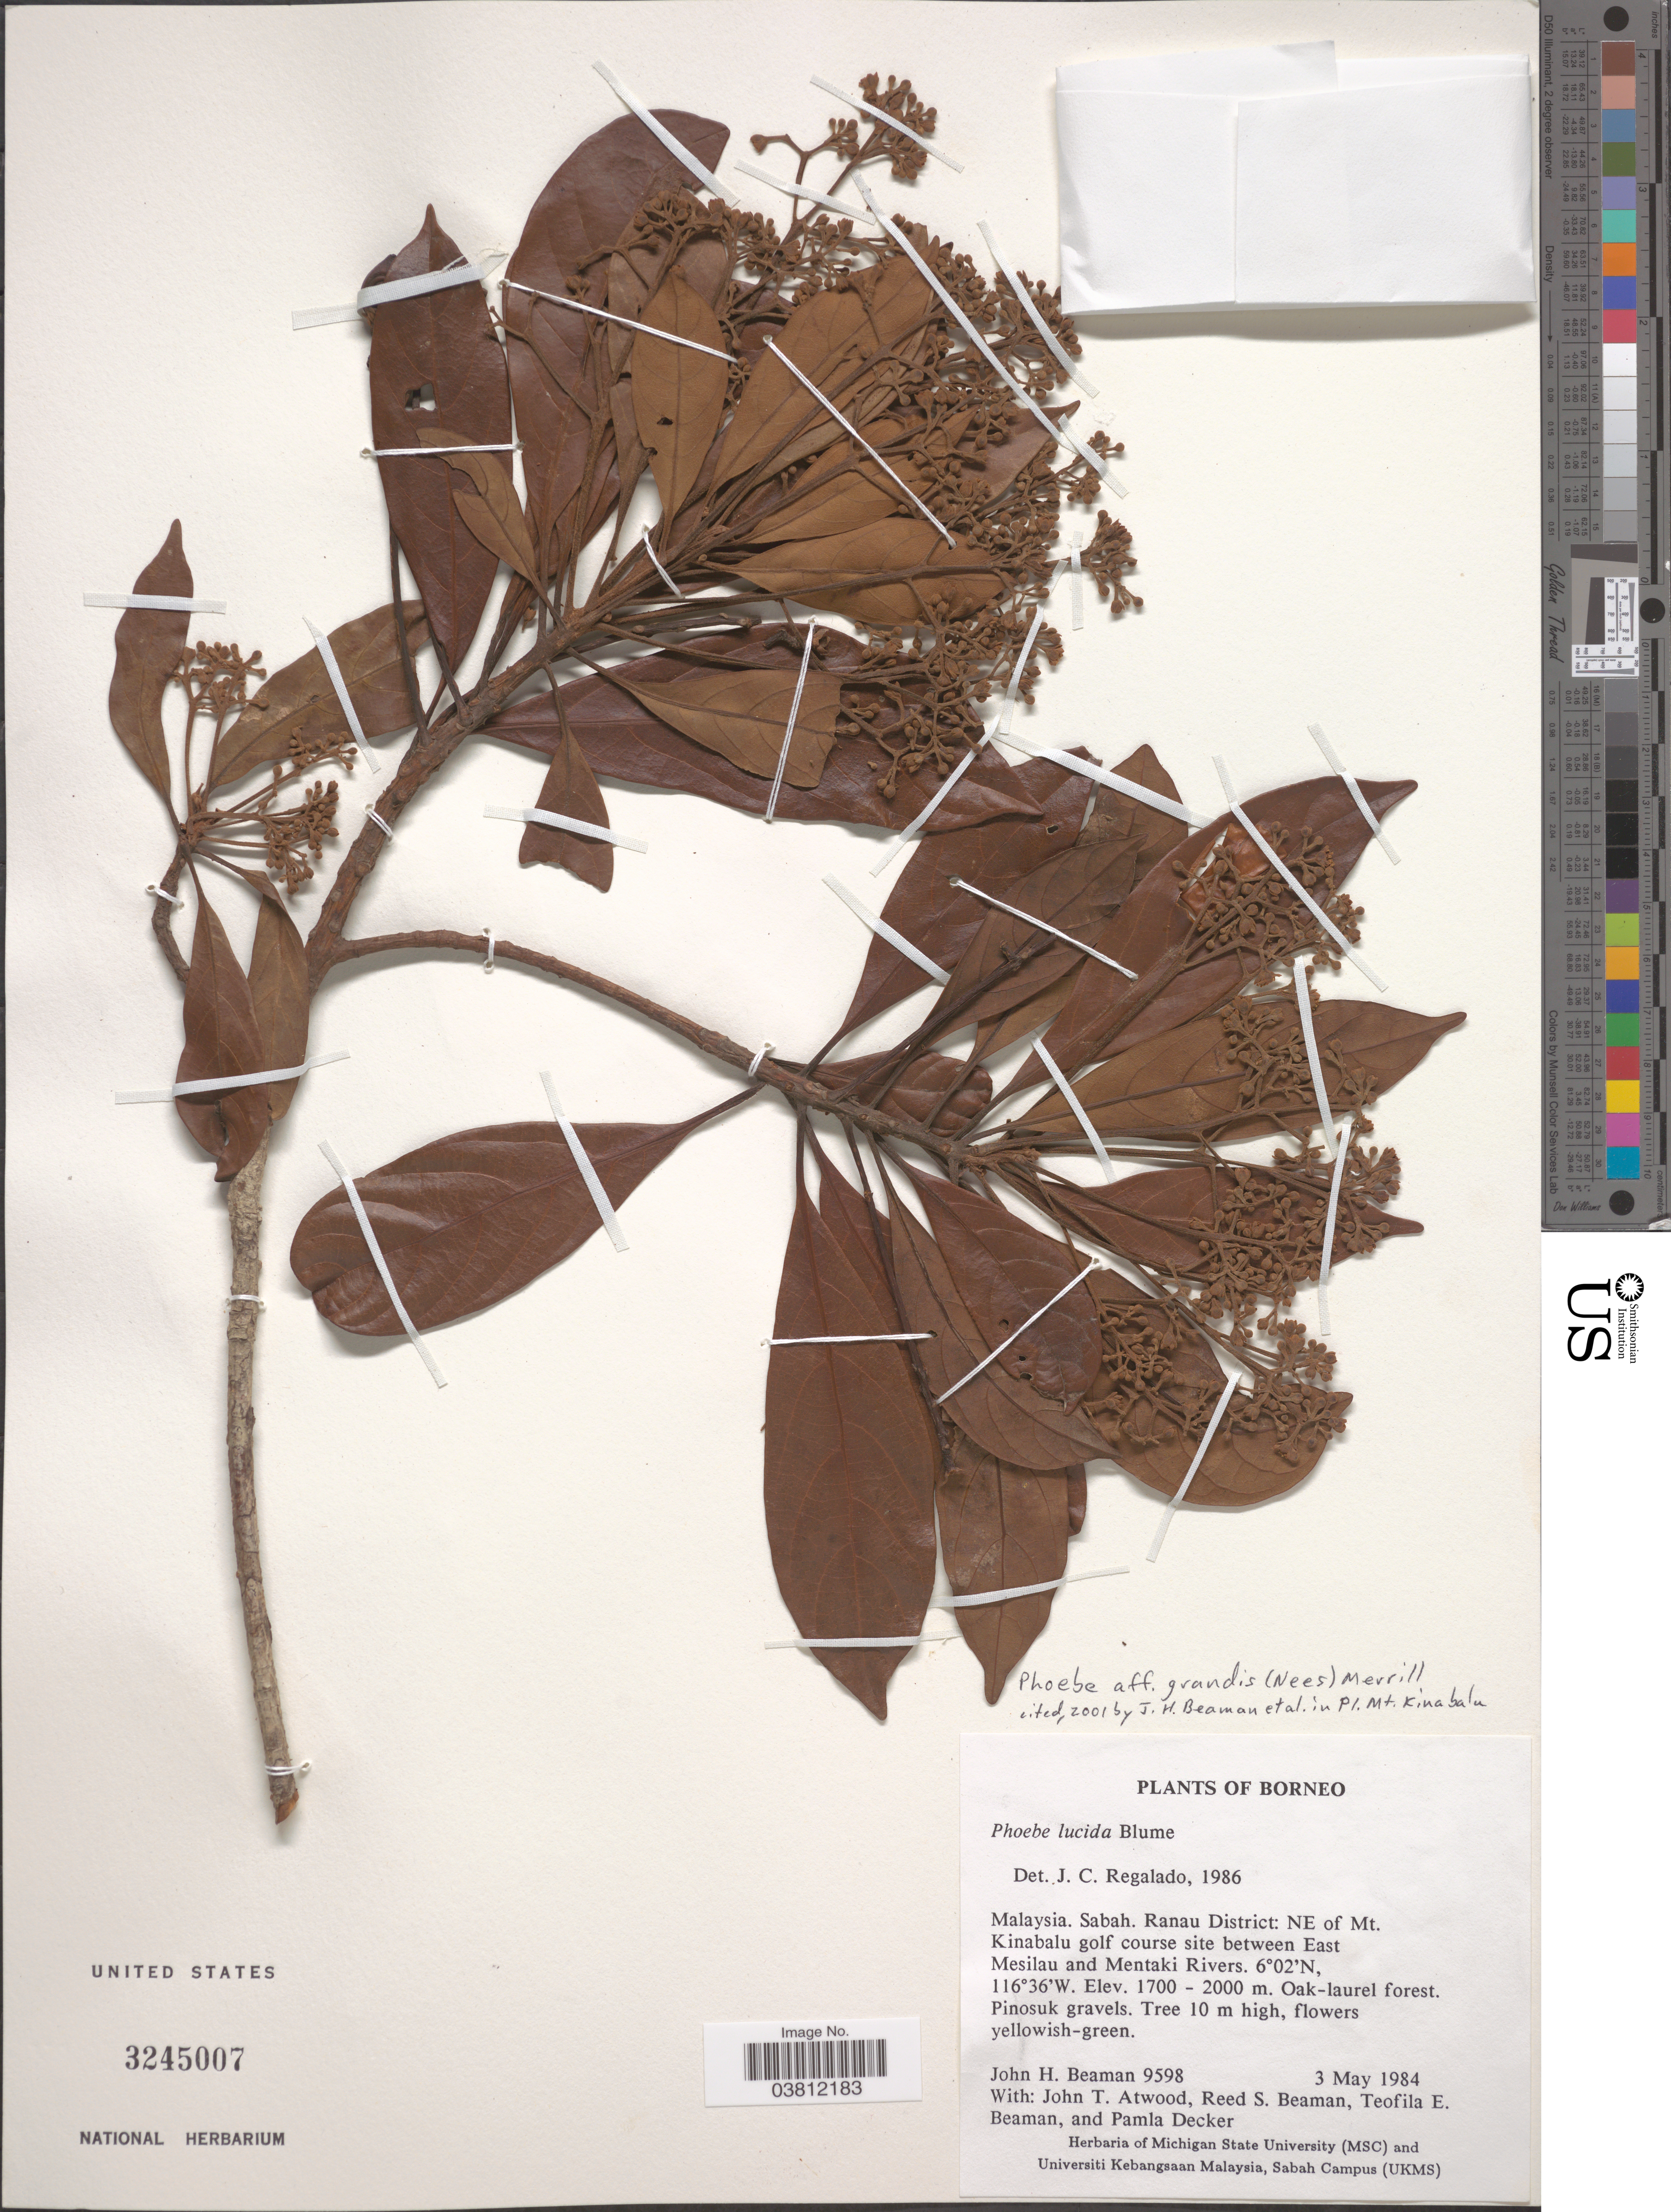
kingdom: Plantae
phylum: Tracheophyta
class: Magnoliopsida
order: Laurales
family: Lauraceae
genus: Phoebe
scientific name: Phoebe grandis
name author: (Nees) Merr.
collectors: J. H. Beaman, J. T. Atwood, R. S. Beaman, T. E. Beaman & P. Decker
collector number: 9598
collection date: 1984-05-03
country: Malaysia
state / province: Sabah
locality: Borneo. Ranau District: NE of Mt. Kinabalu golf course site between East Mesilau and Mentaki Rivers.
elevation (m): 1700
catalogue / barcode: US 3245007